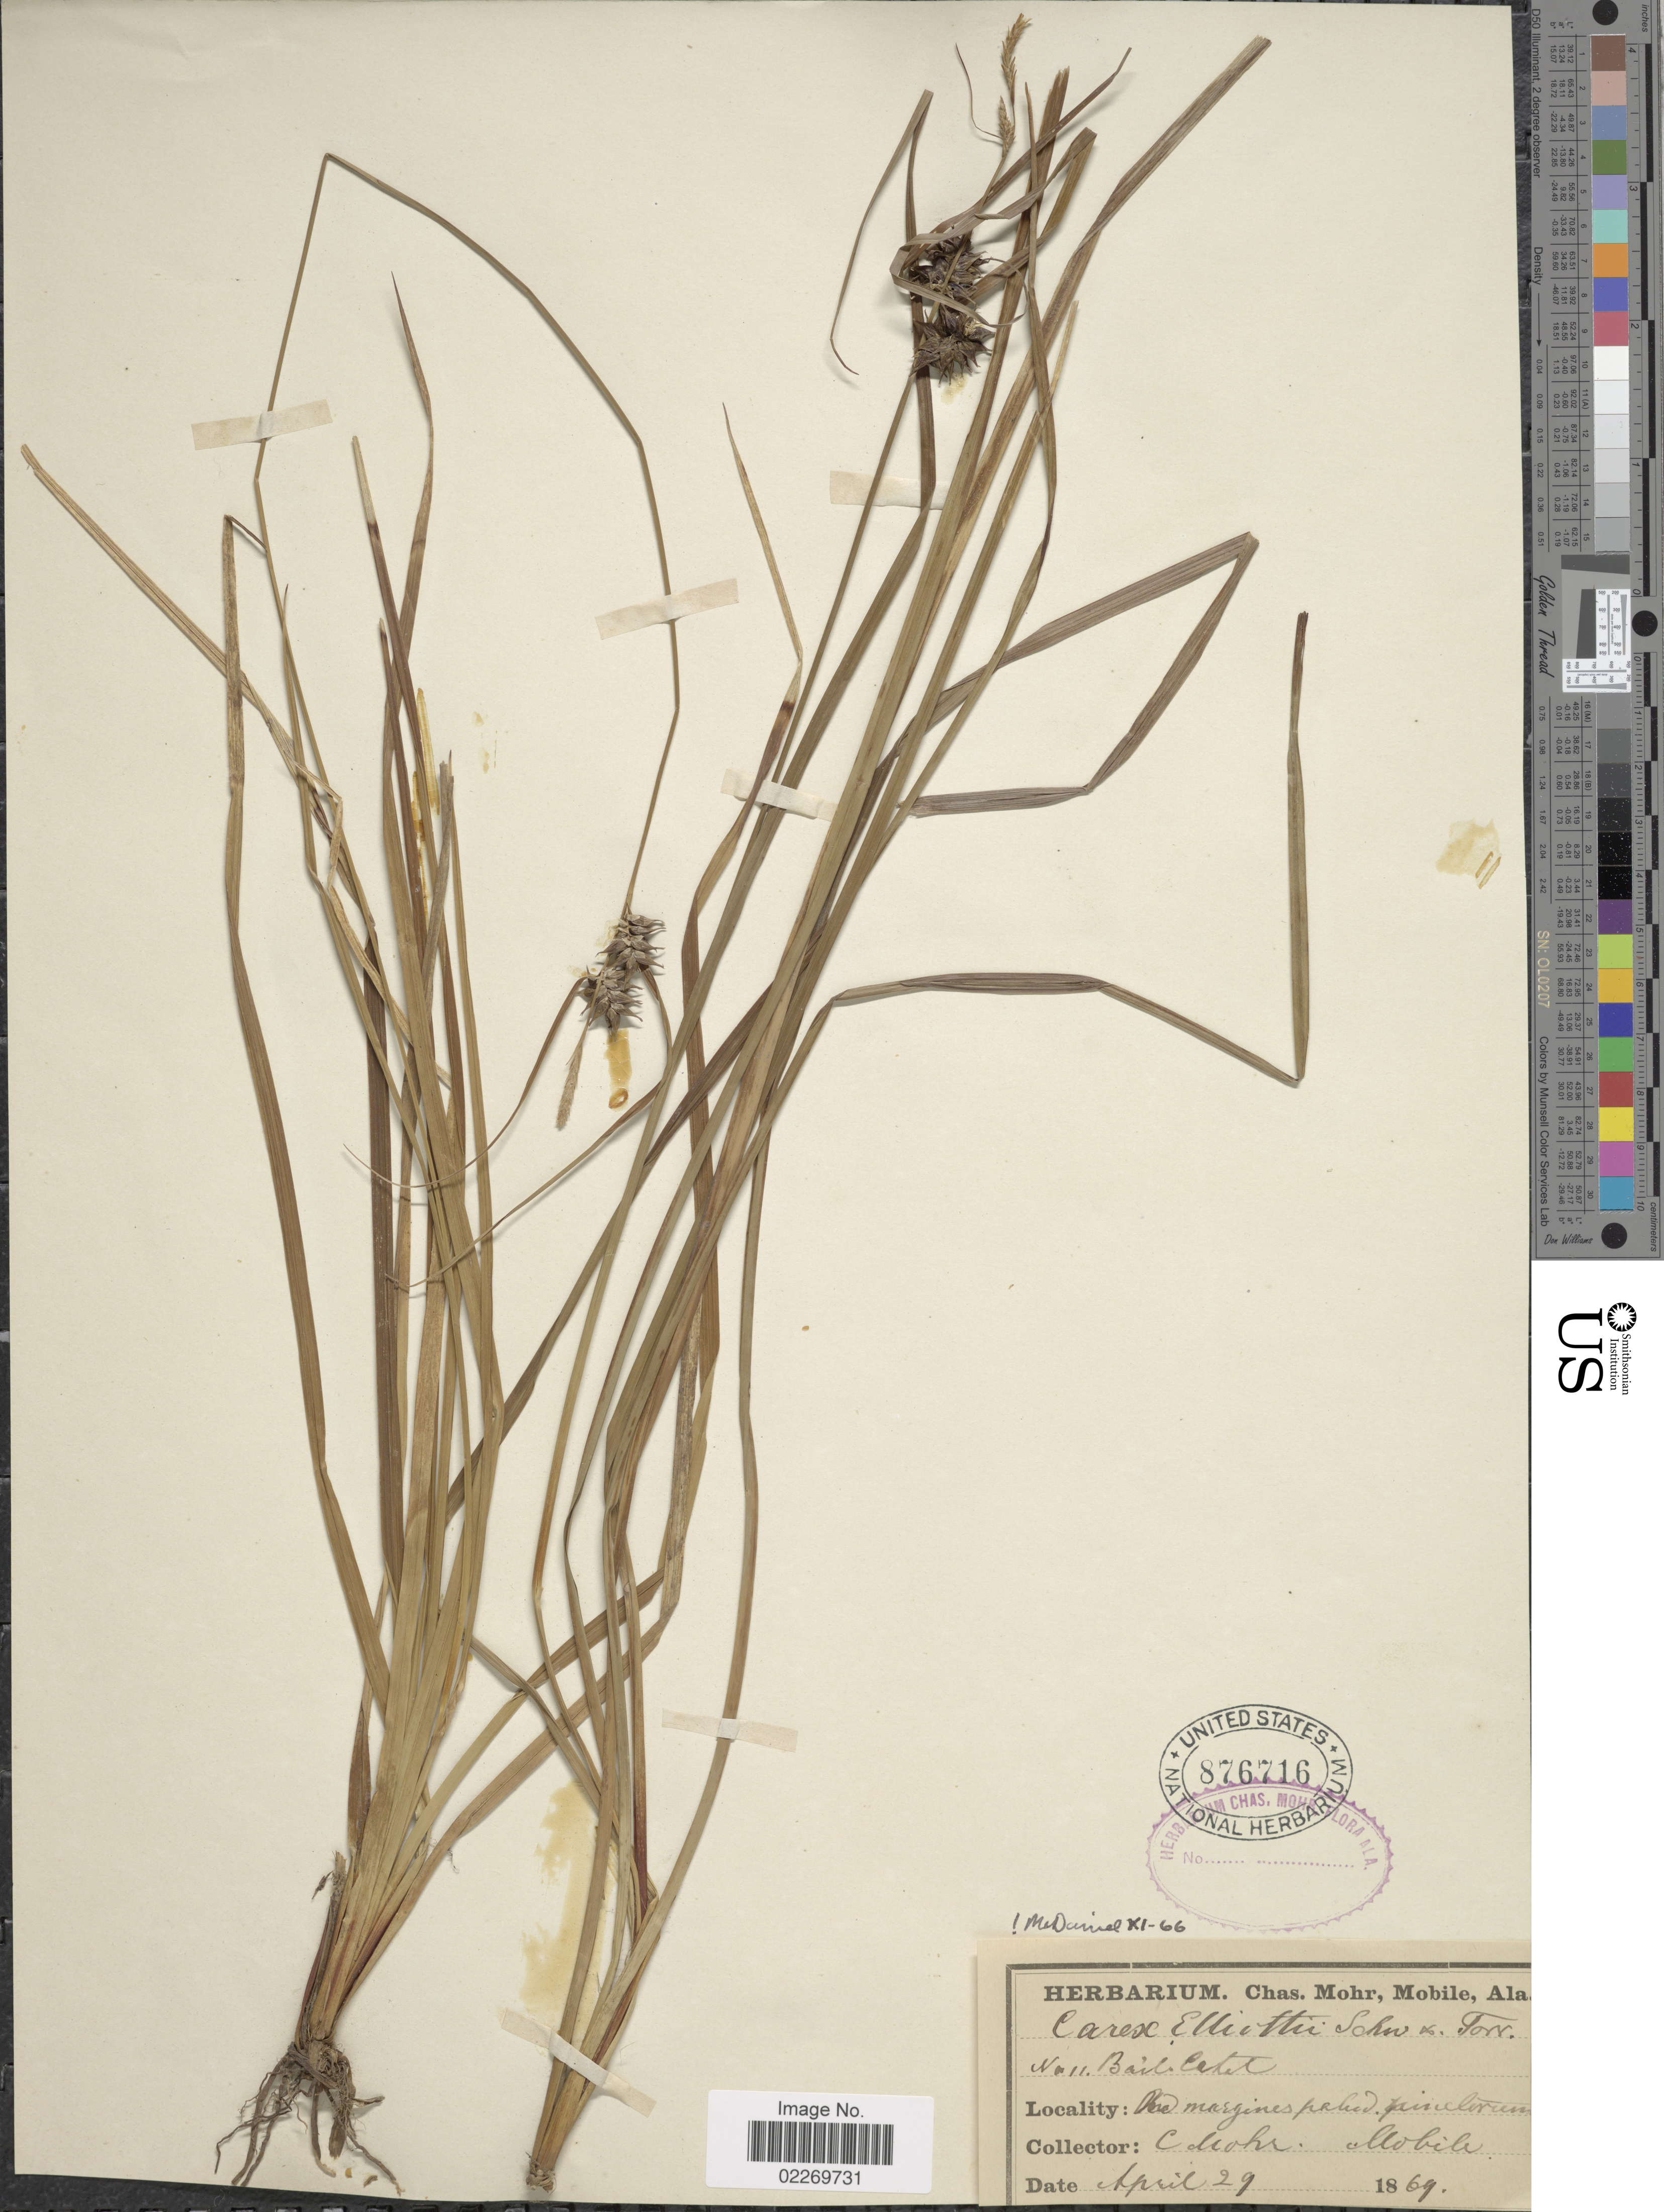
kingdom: Plantae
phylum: Tracheophyta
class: Liliopsida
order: Poales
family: Cyperaceae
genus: Carex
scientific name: Carex elliottii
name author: Schwein. & Torr.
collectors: C. T. Mohr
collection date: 1869-04-29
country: United States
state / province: Alabama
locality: Mobile.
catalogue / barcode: US 876716